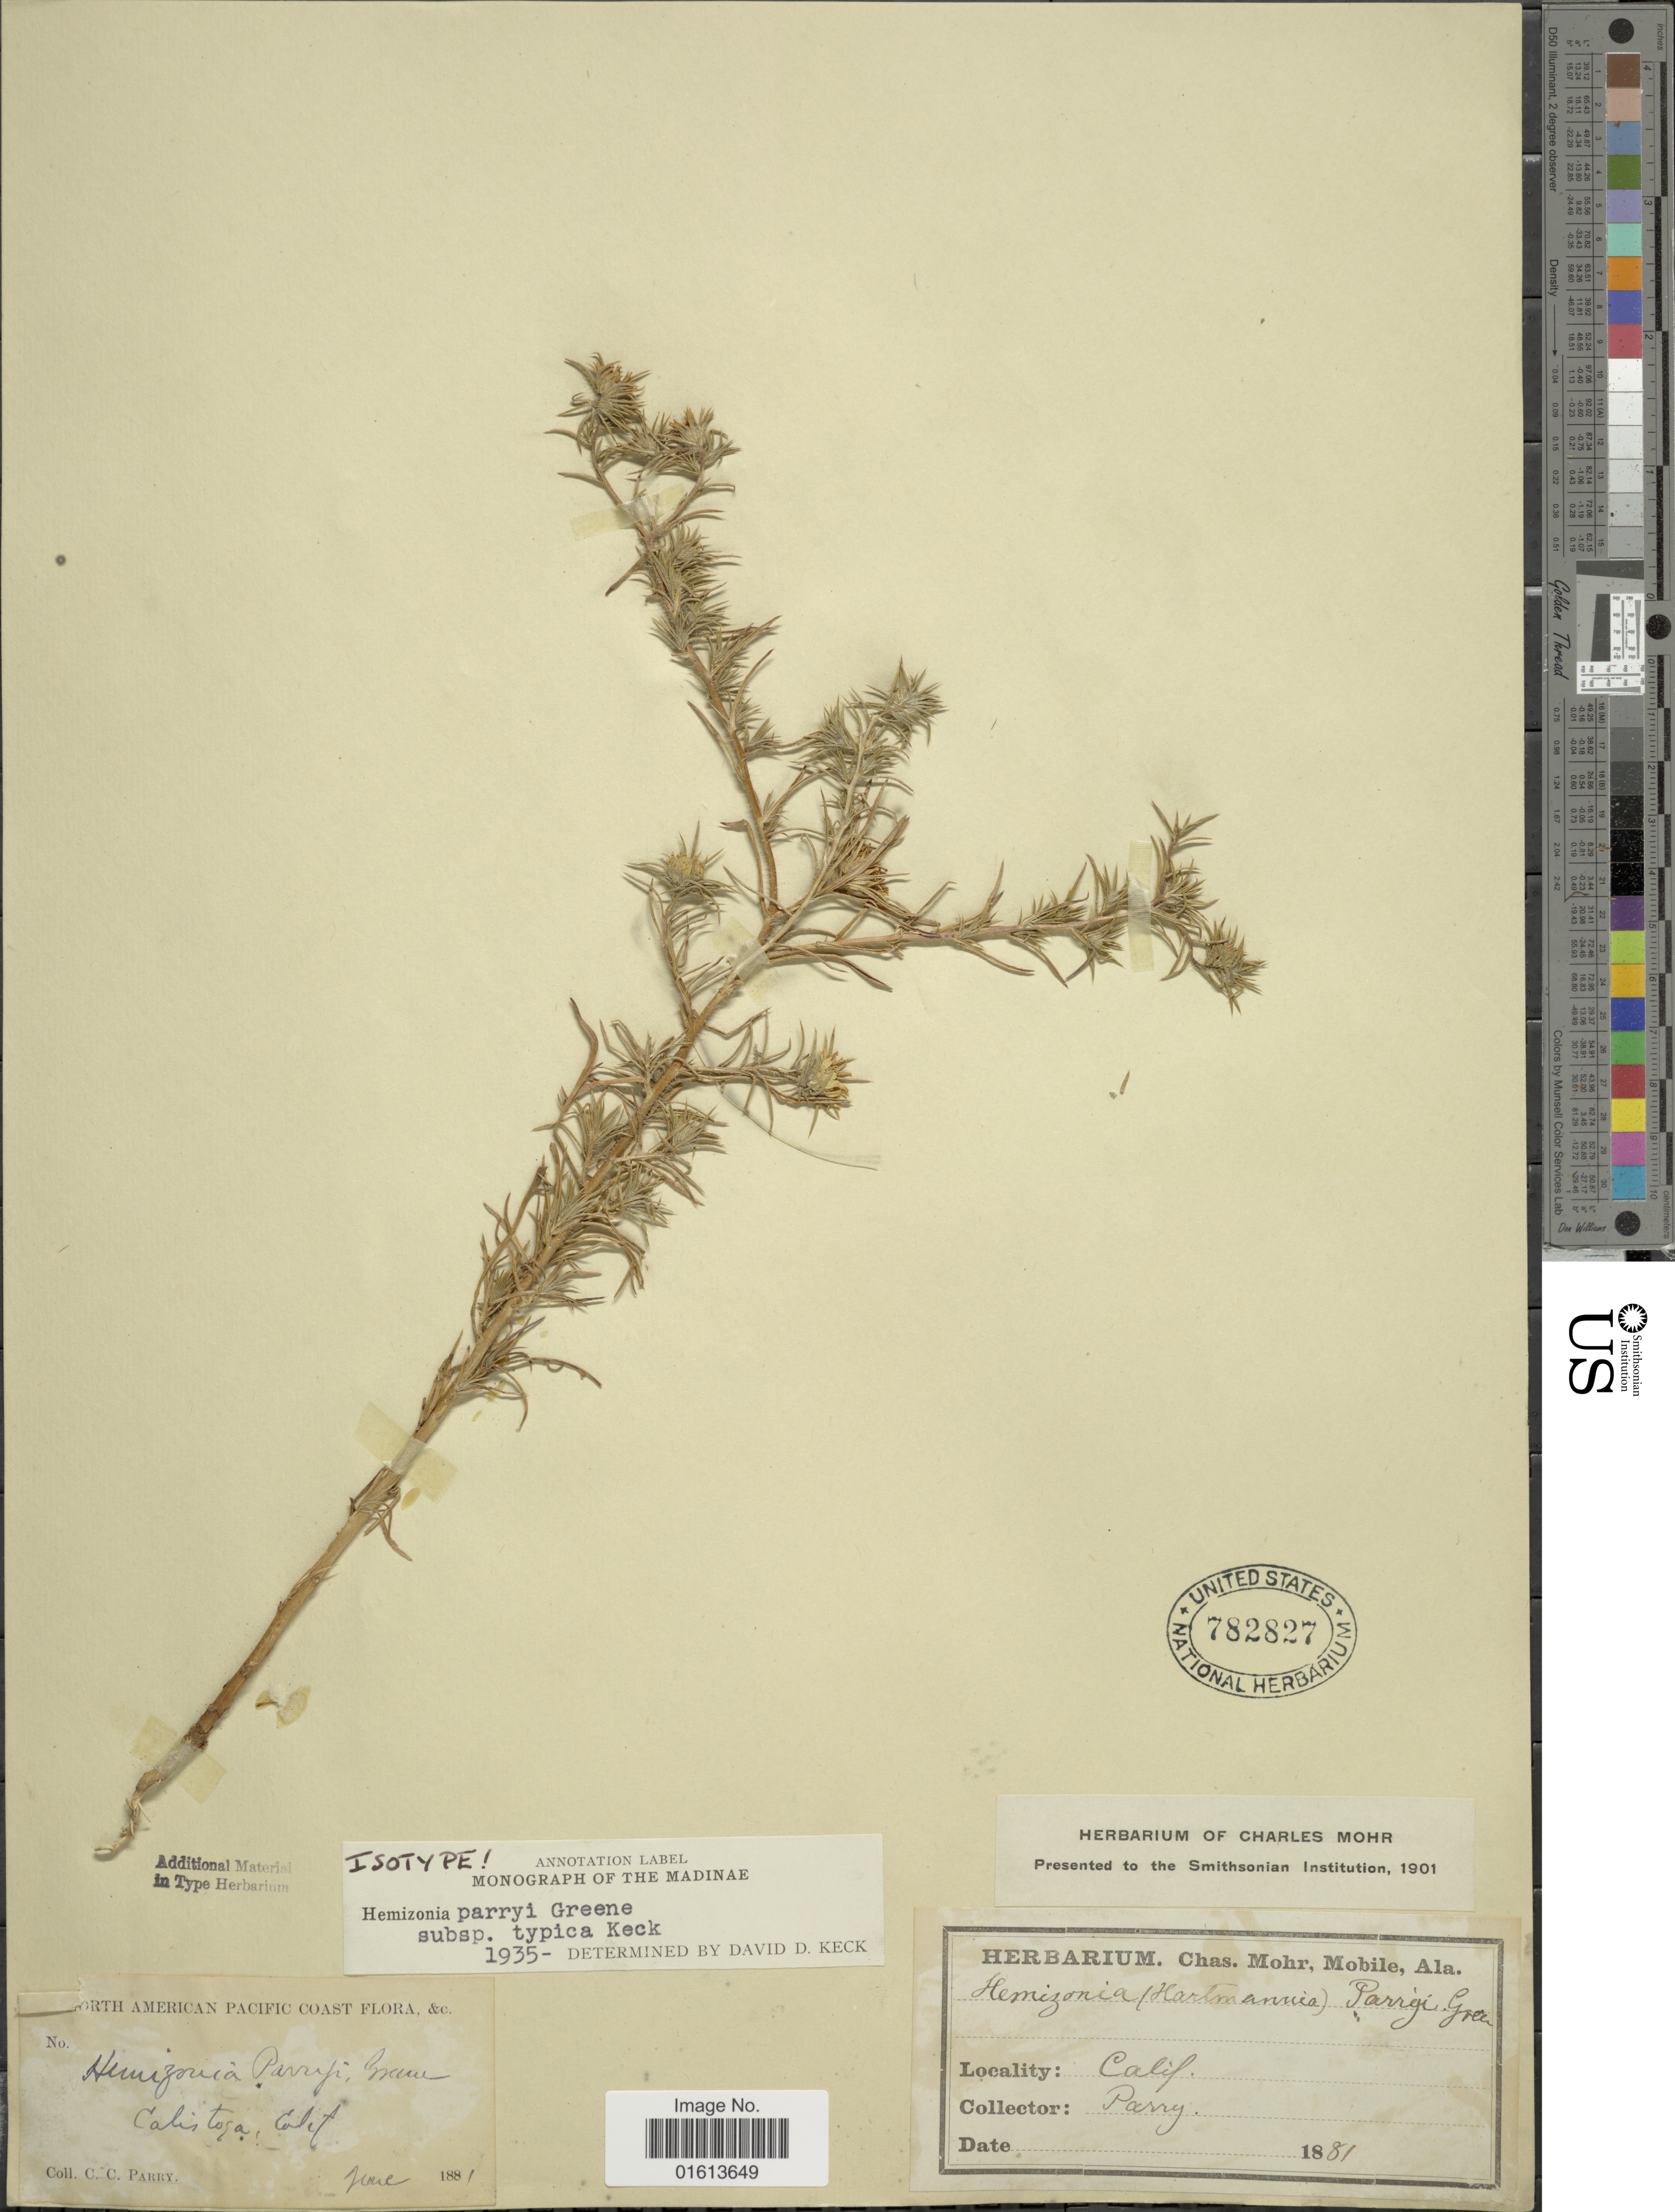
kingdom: Plantae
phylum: Tracheophyta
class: Magnoliopsida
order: Asterales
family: Asteraceae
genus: Centromadia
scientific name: Centromadia parryi subsp. parryi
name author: (Greene) Greene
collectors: C. C. Parry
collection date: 1881-06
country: United States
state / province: California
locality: Calif. Pacific Coast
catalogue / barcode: US 782827